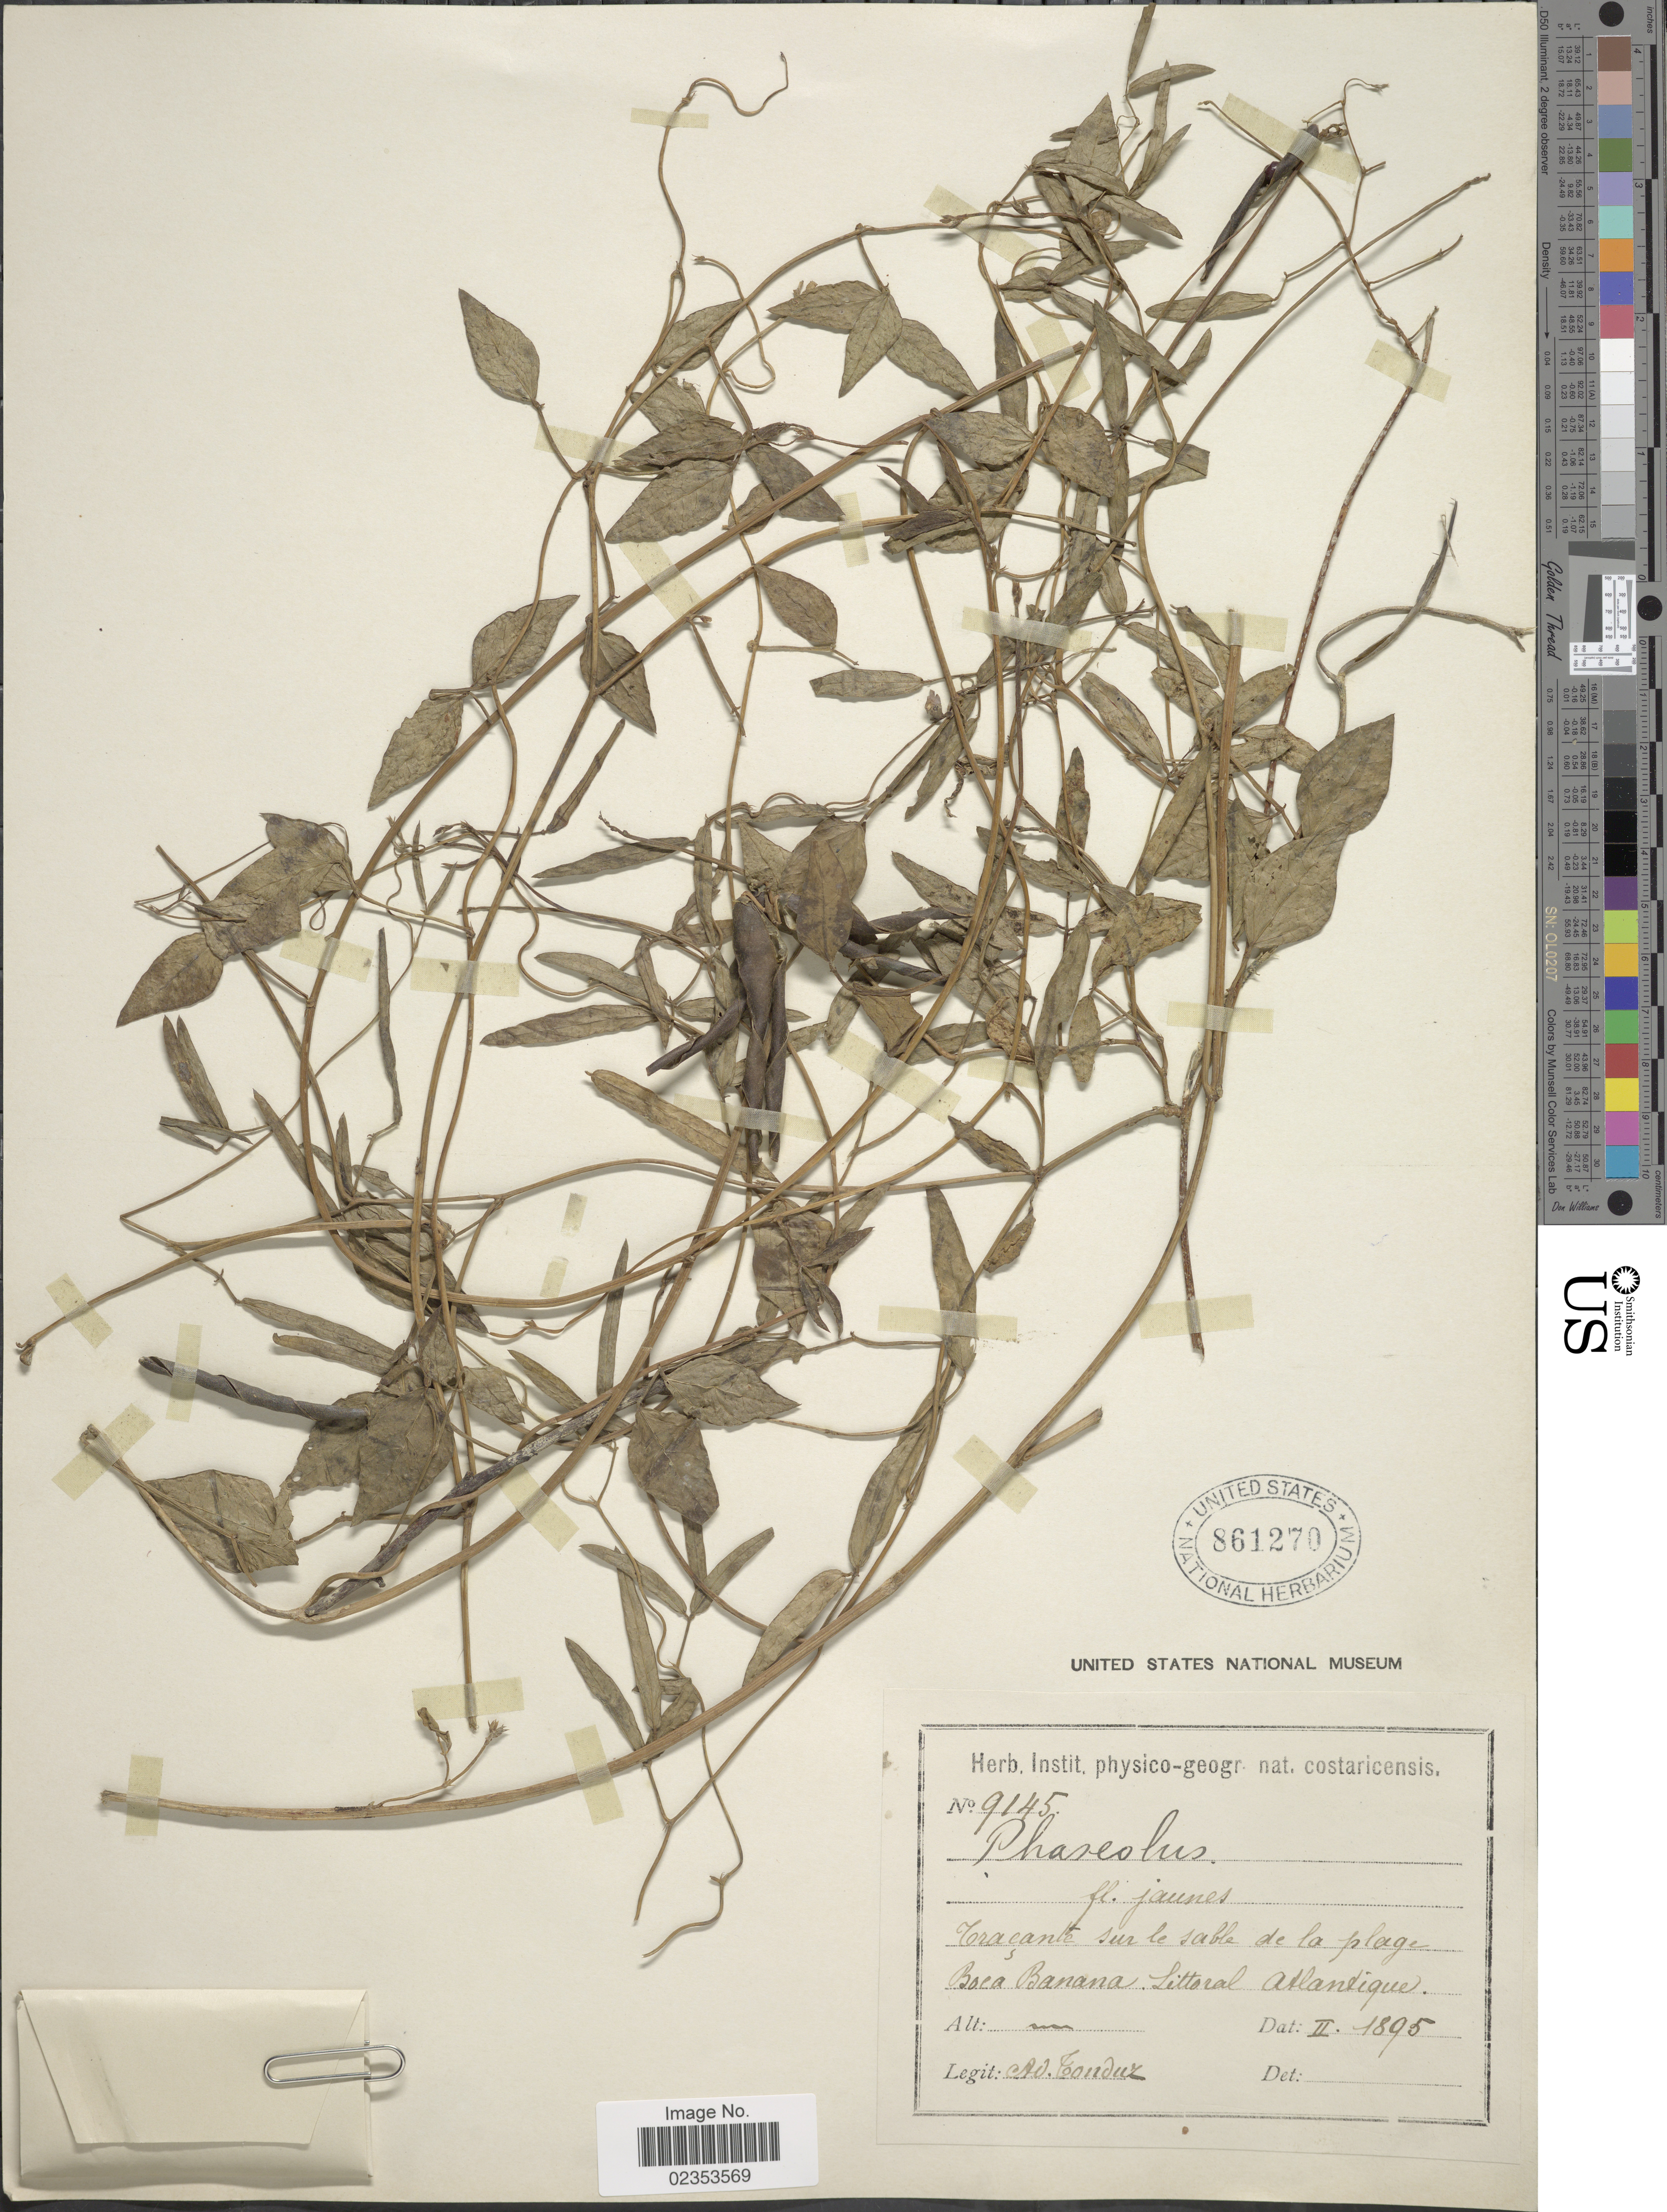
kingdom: Plantae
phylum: Tracheophyta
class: Magnoliopsida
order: Fabales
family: Fabaceae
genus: Vigna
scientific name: Vigna luteola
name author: (Jacq.) Benth.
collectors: A. Tonduz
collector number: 9145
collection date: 1895-02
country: Costa Rica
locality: Tracante sur le sable de la plage, Boca Banana, Littoral Atlantique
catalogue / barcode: US 861270